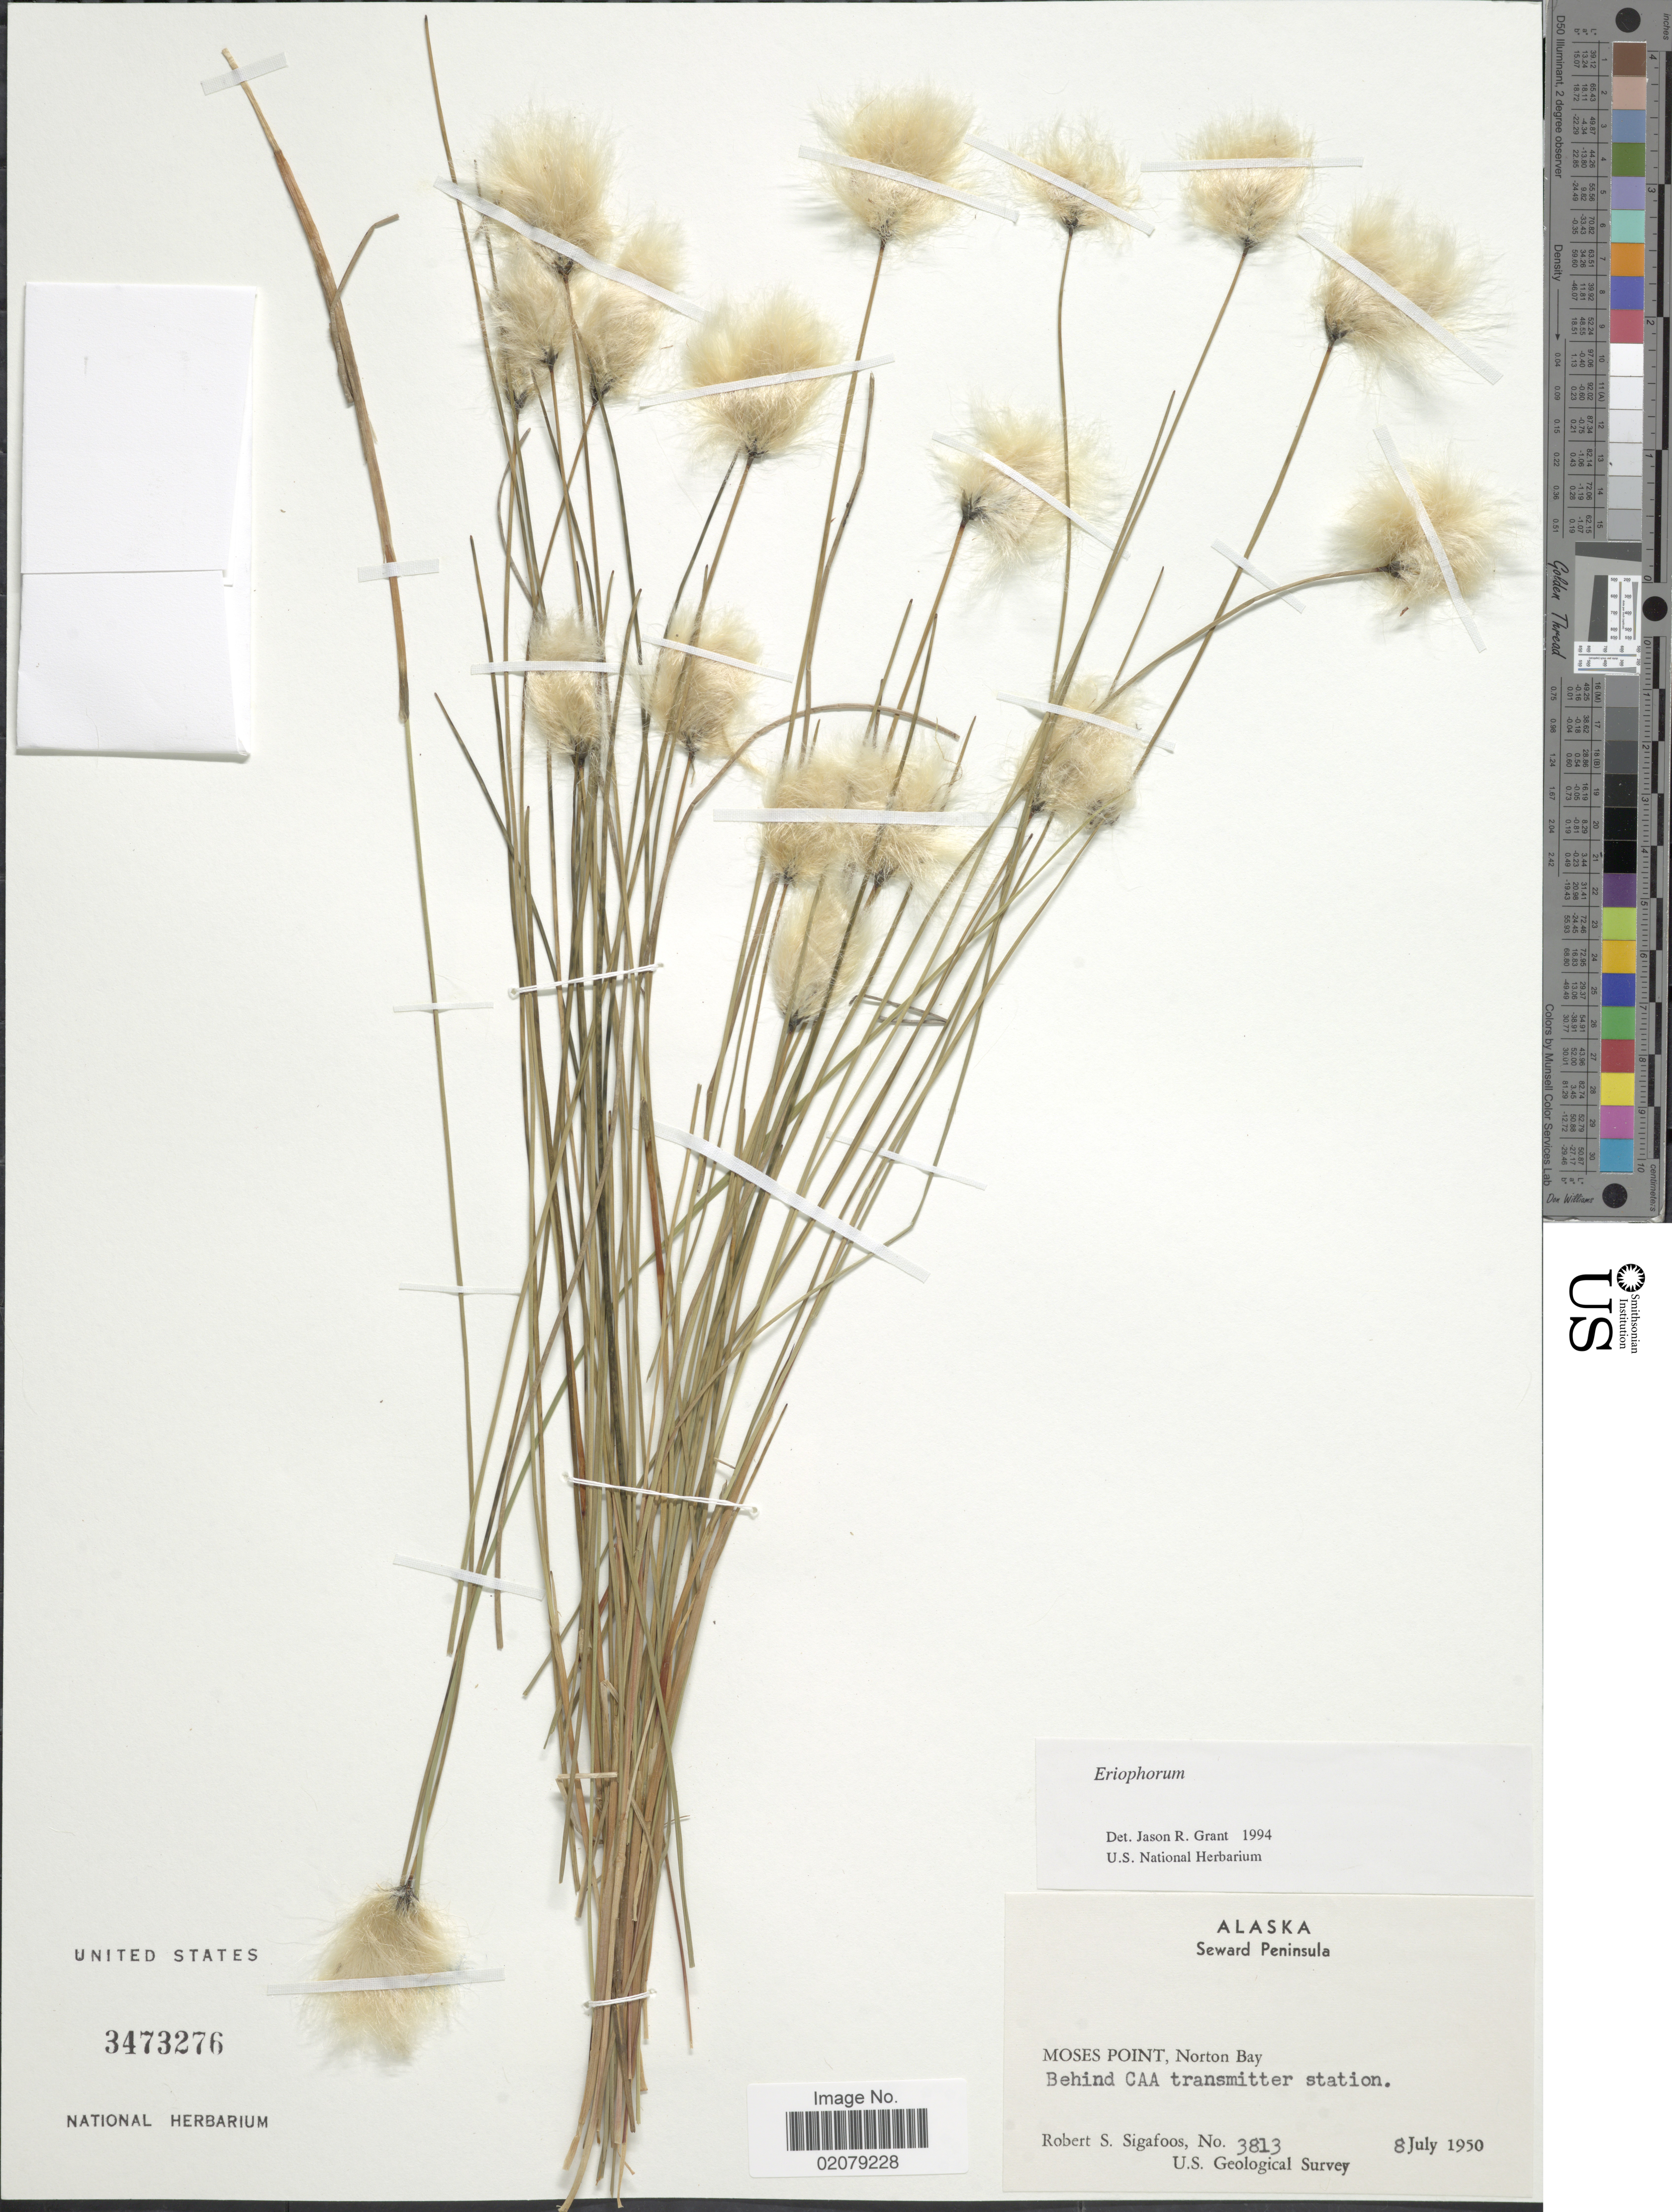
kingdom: Plantae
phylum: Tracheophyta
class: Liliopsida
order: Poales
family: Cyperaceae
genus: Eriophorum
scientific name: Eriophorum sp.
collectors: R. Sigafoos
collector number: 3813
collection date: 1950-07-08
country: United States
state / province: Alaska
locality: Seward Peninsula, Moses Point, Norton Bay, Behind CAA transmitter station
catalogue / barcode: US 3473276